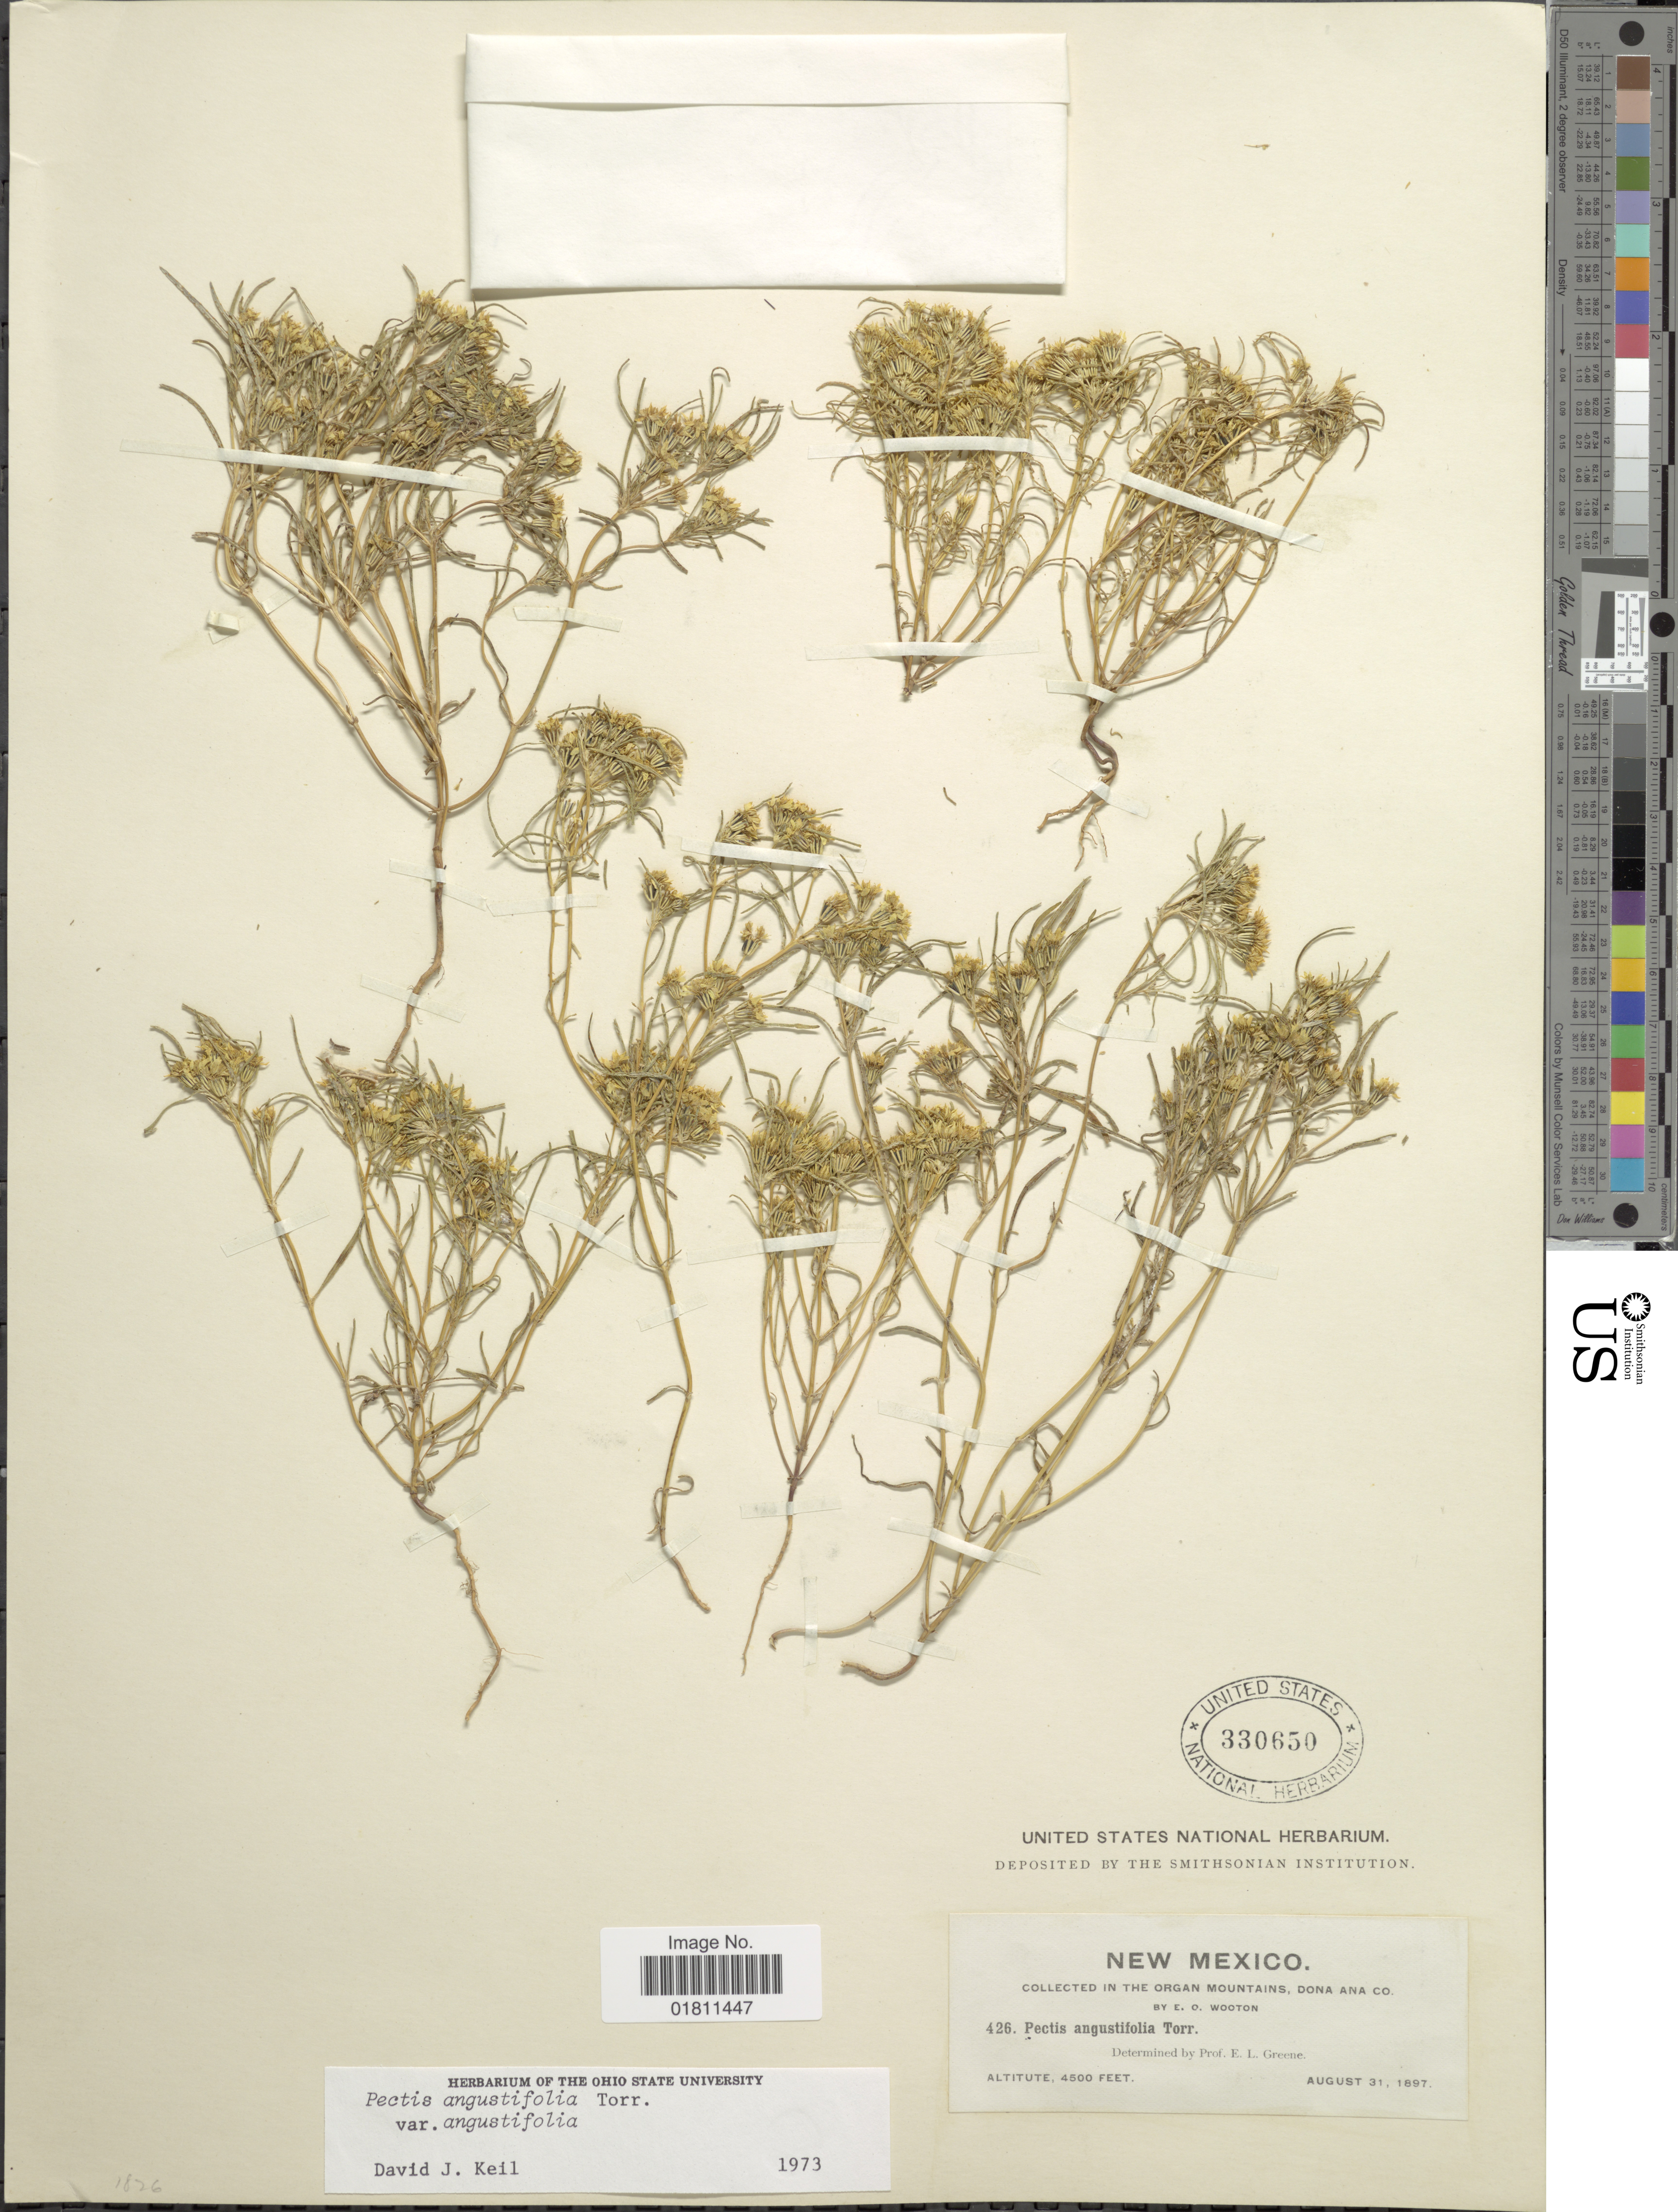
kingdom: Plantae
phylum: Tracheophyta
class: Magnoliopsida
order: Asterales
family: Asteraceae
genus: Pectis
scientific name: Pectis angustifolia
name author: Torr.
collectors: E. O. Wooton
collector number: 426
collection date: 1897-08-31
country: United States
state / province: New Mexico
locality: The Organ Mountains, Dona Ana Co.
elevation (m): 1372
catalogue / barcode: US 330650